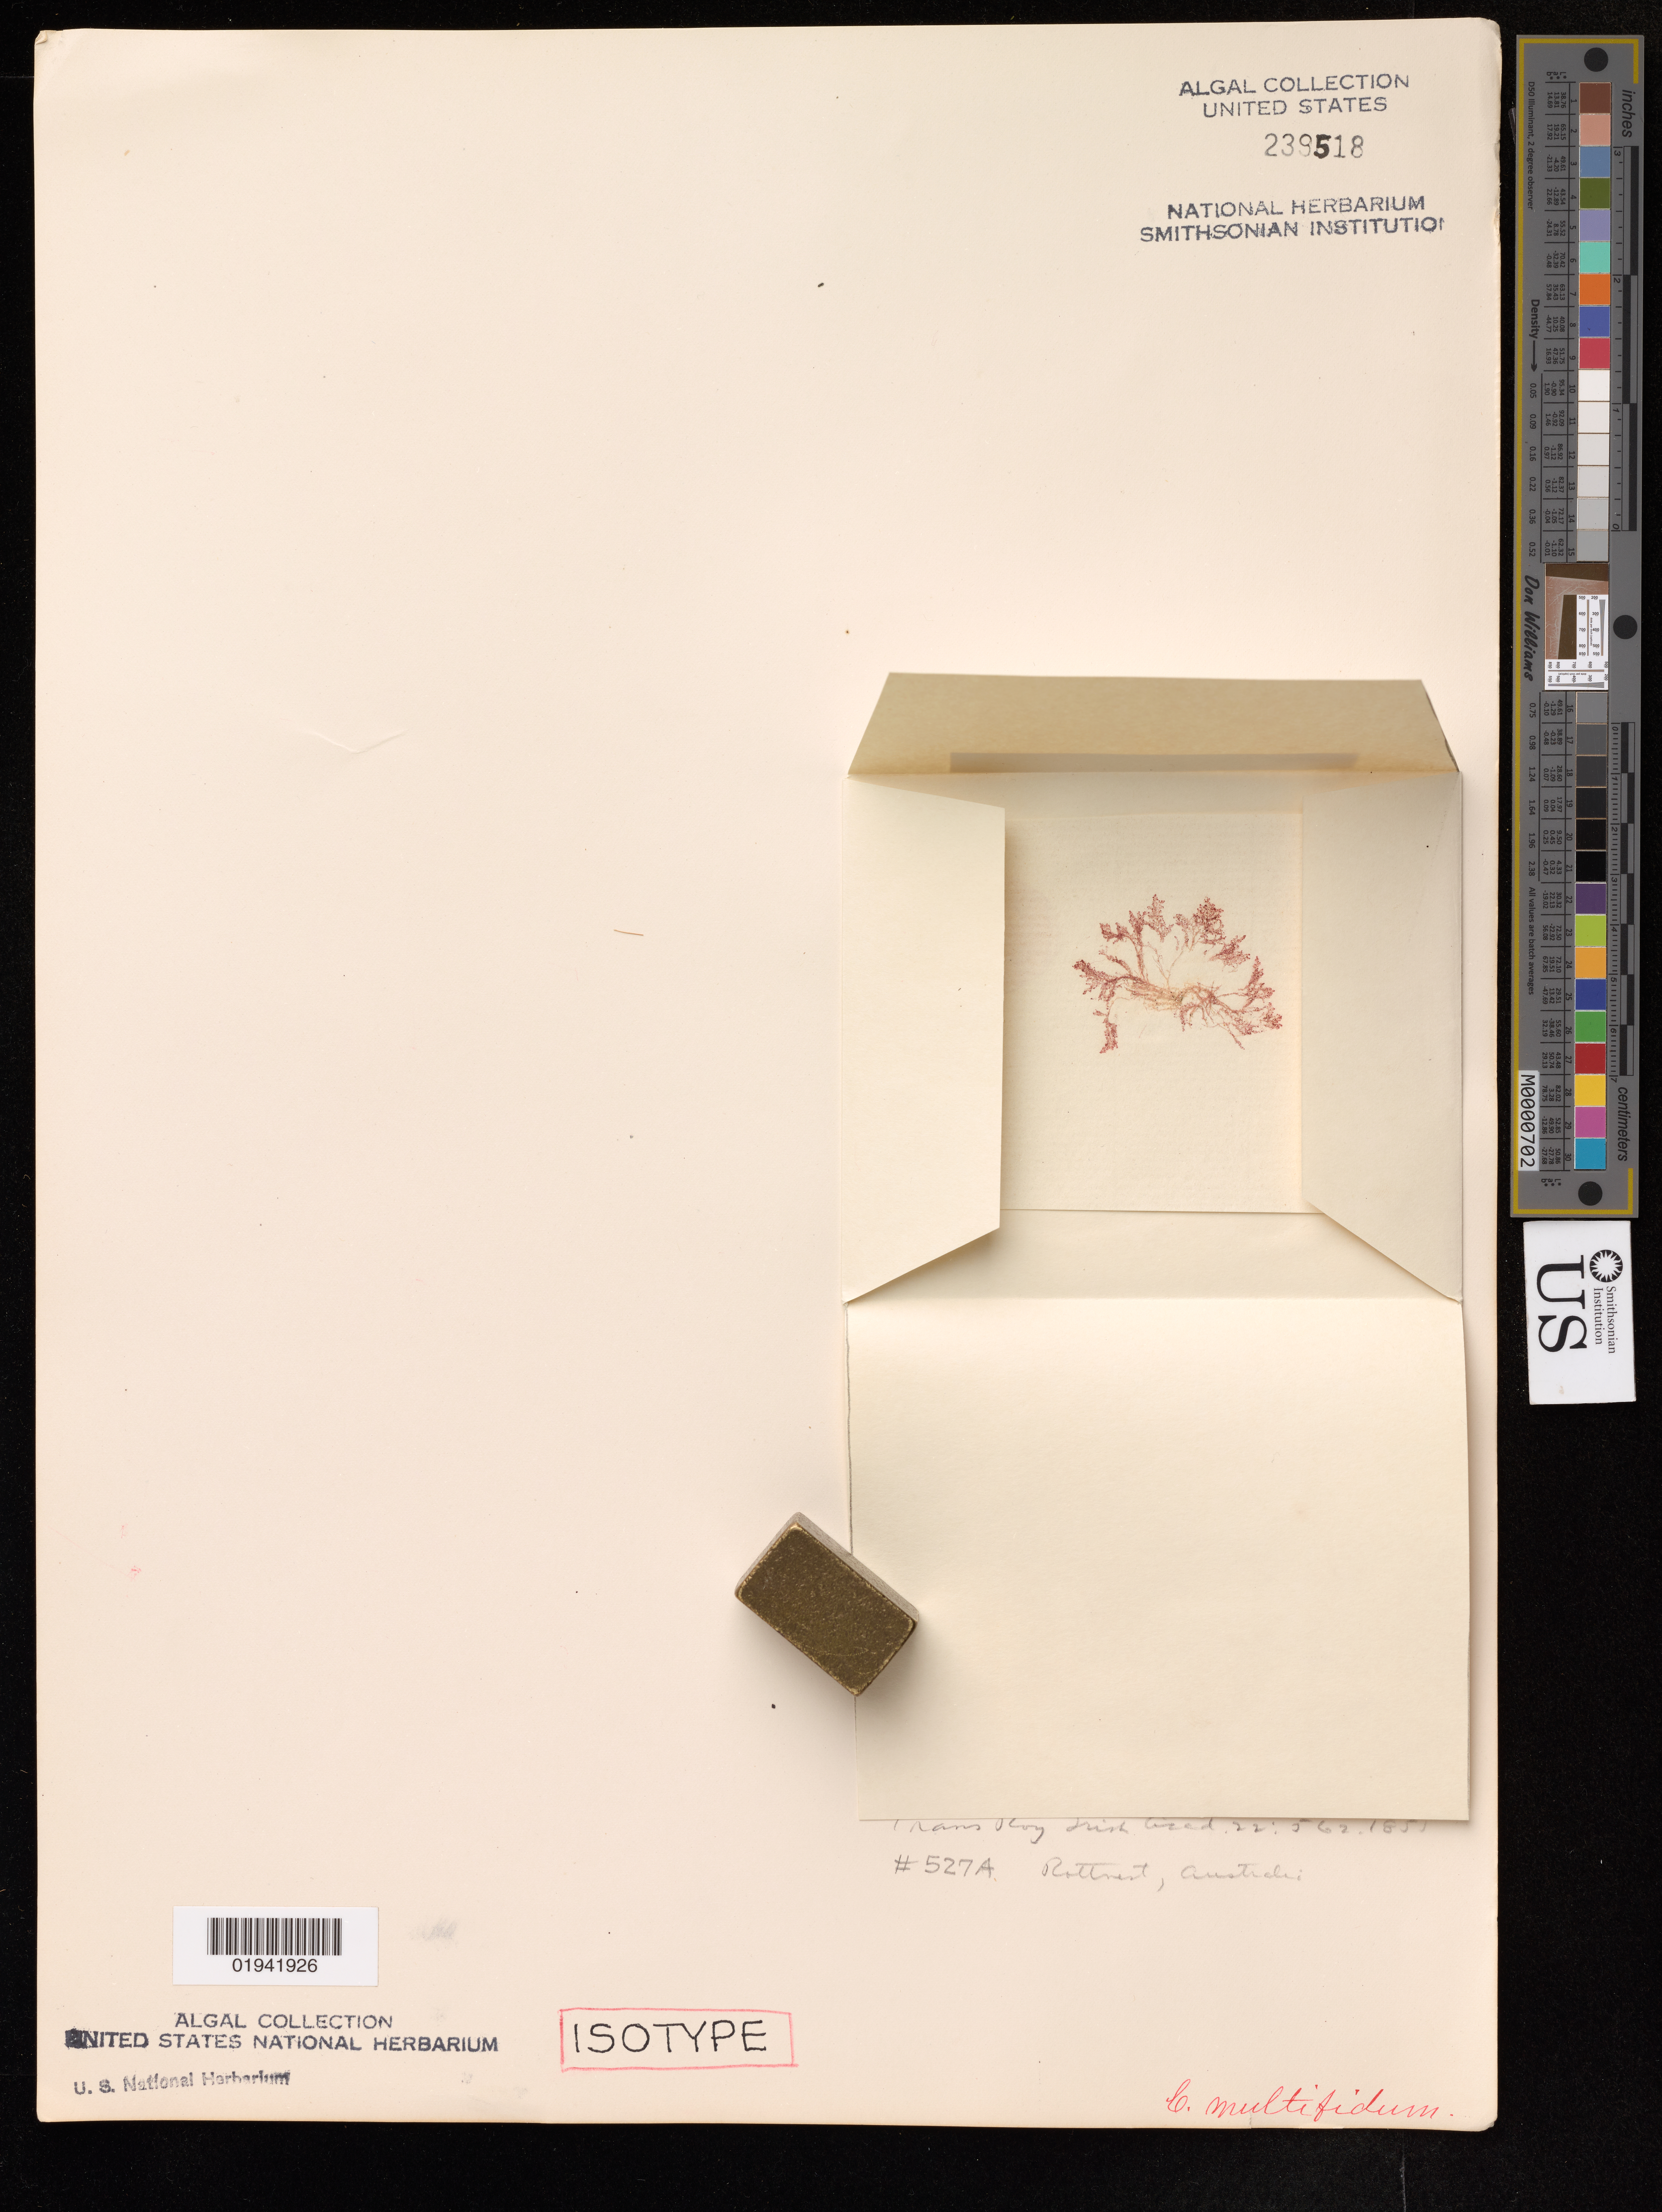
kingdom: Plantae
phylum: Rhodophyta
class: Florideophyceae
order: Ceramiales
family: Callithamniaceae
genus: Callithamnion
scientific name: Callithamnion multifidum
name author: Harvey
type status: Isotype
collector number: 527A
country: Australia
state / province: Western Australia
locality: Rottnest Island.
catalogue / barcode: US 239518